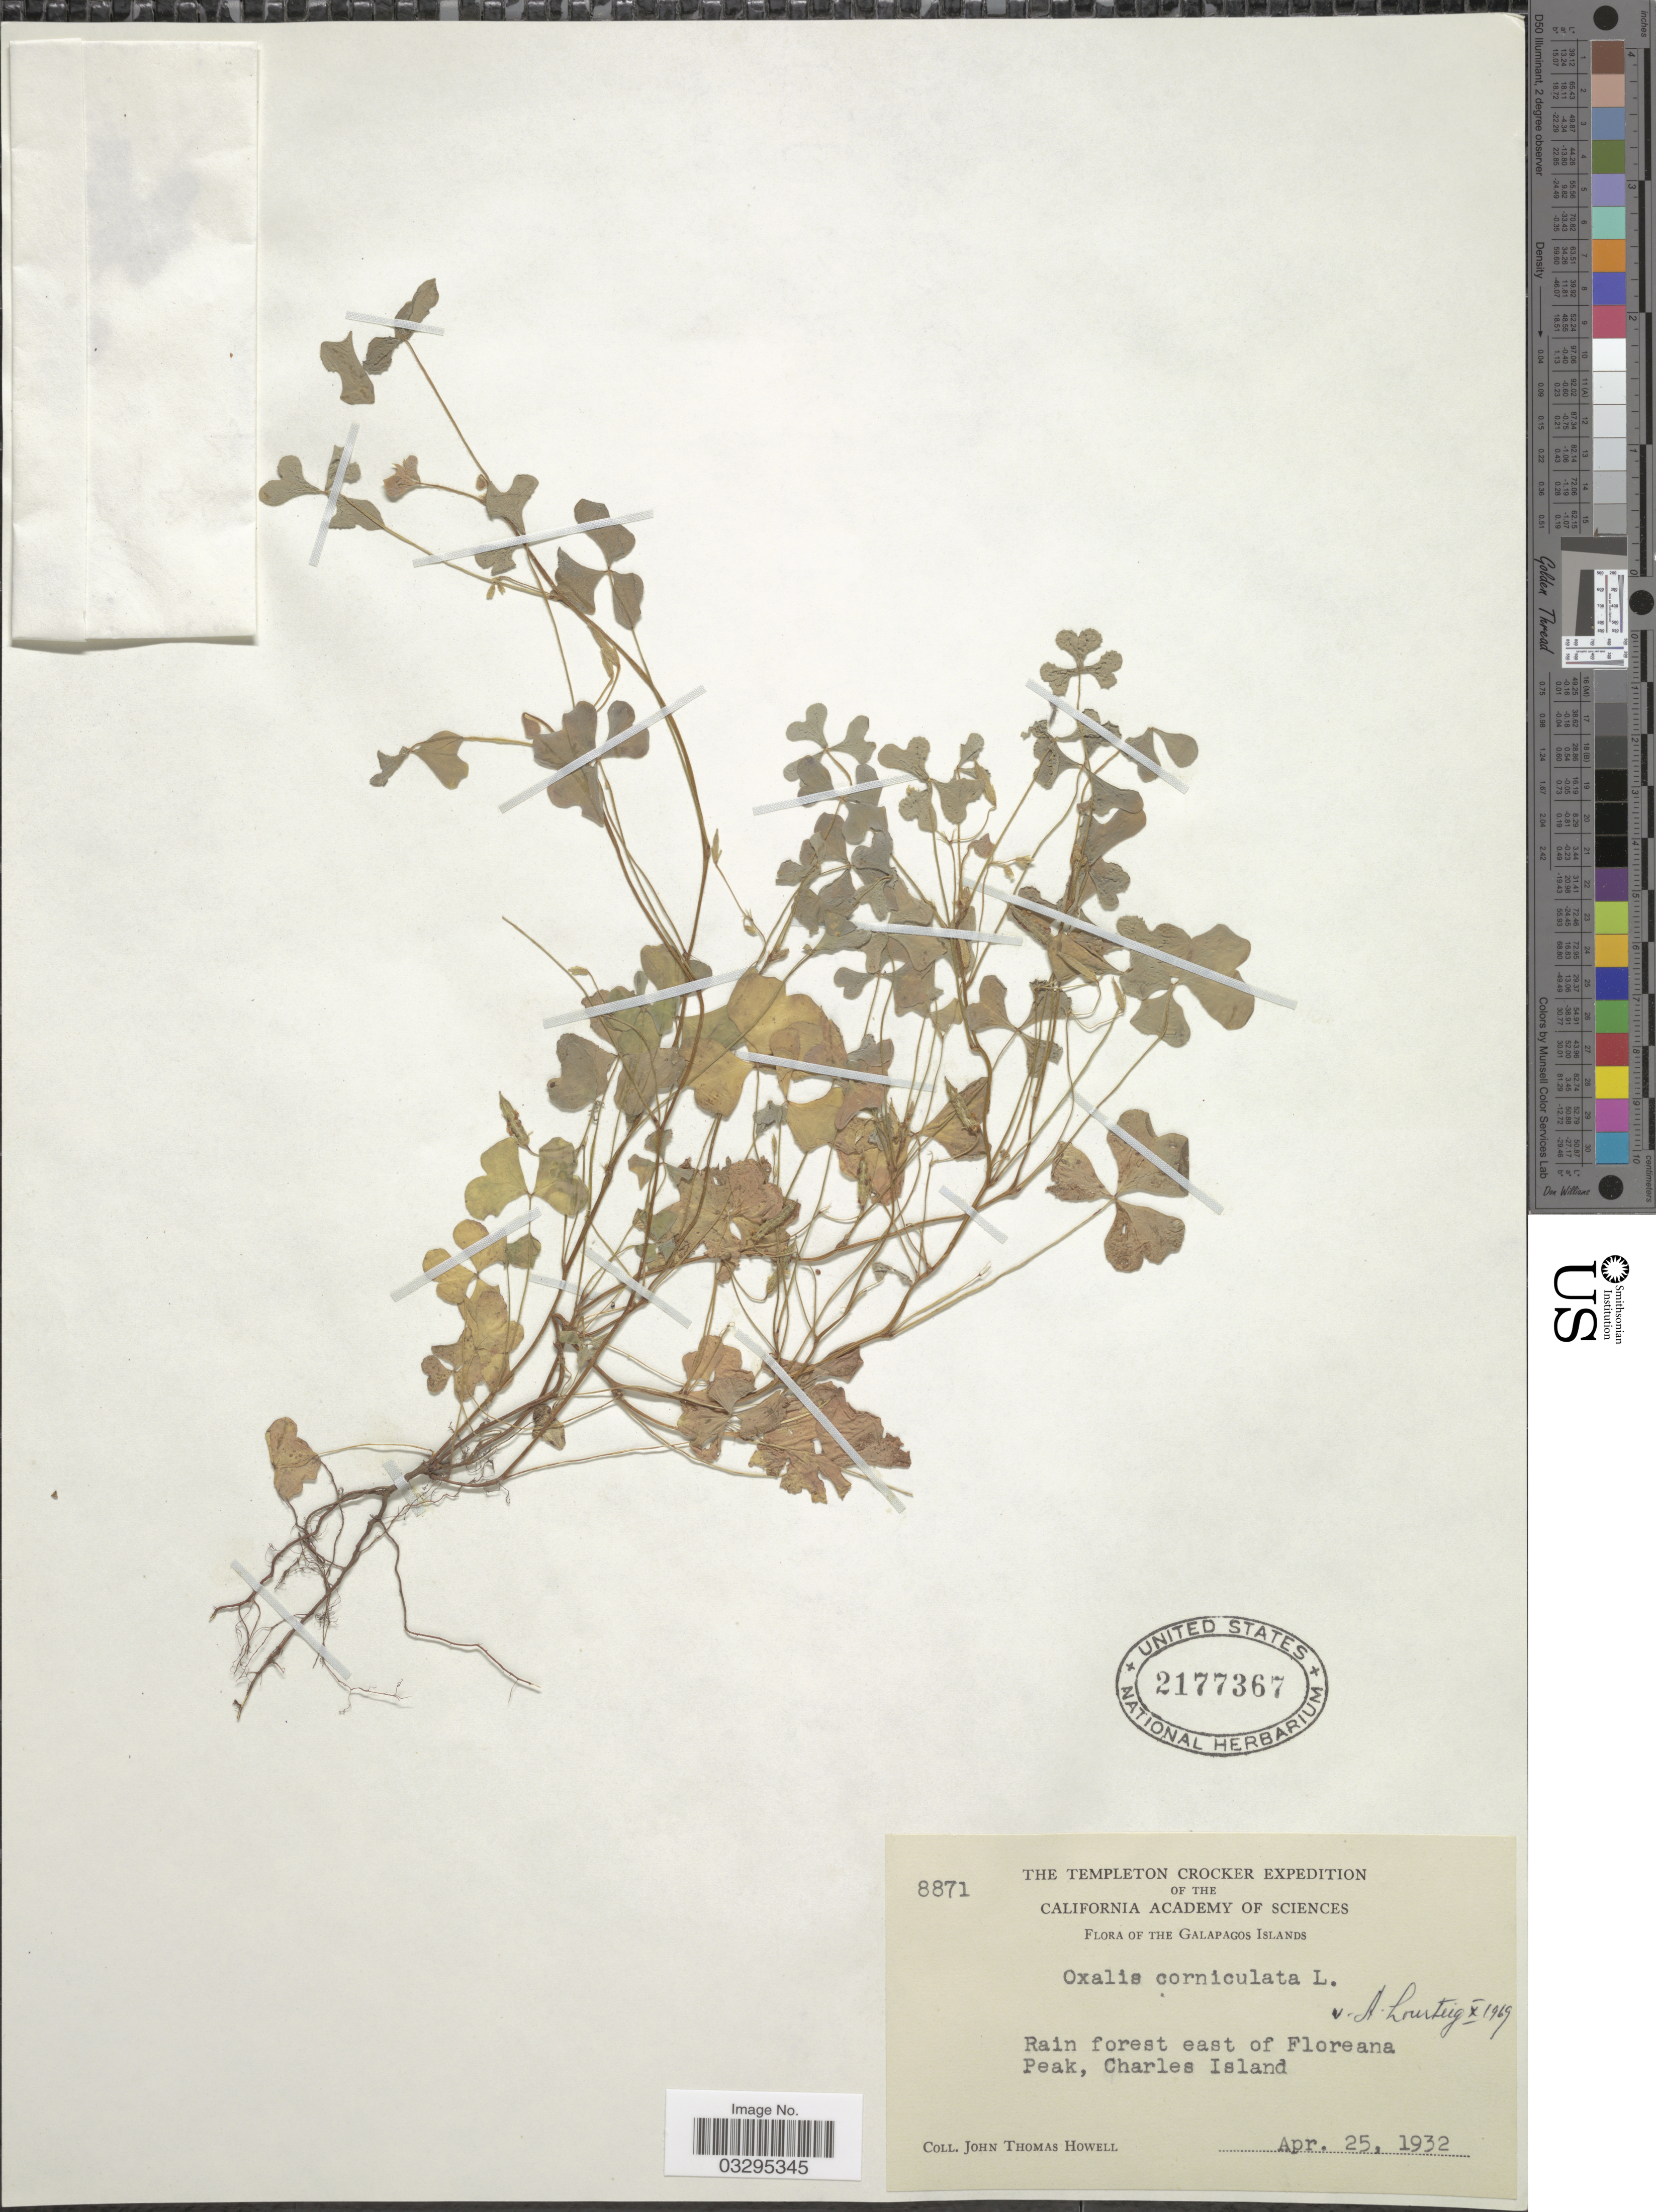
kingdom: Plantae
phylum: Tracheophyta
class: Magnoliopsida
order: Oxalidales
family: Oxalidaceae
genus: Oxalis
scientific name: Oxalis corniculata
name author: L.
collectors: J. T. Howell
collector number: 8871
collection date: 1932-04-25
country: Ecuador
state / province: Colón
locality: Galapagos Islands. Rain forest east of Floreana Peak, Charles Island.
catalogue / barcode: US 2177367